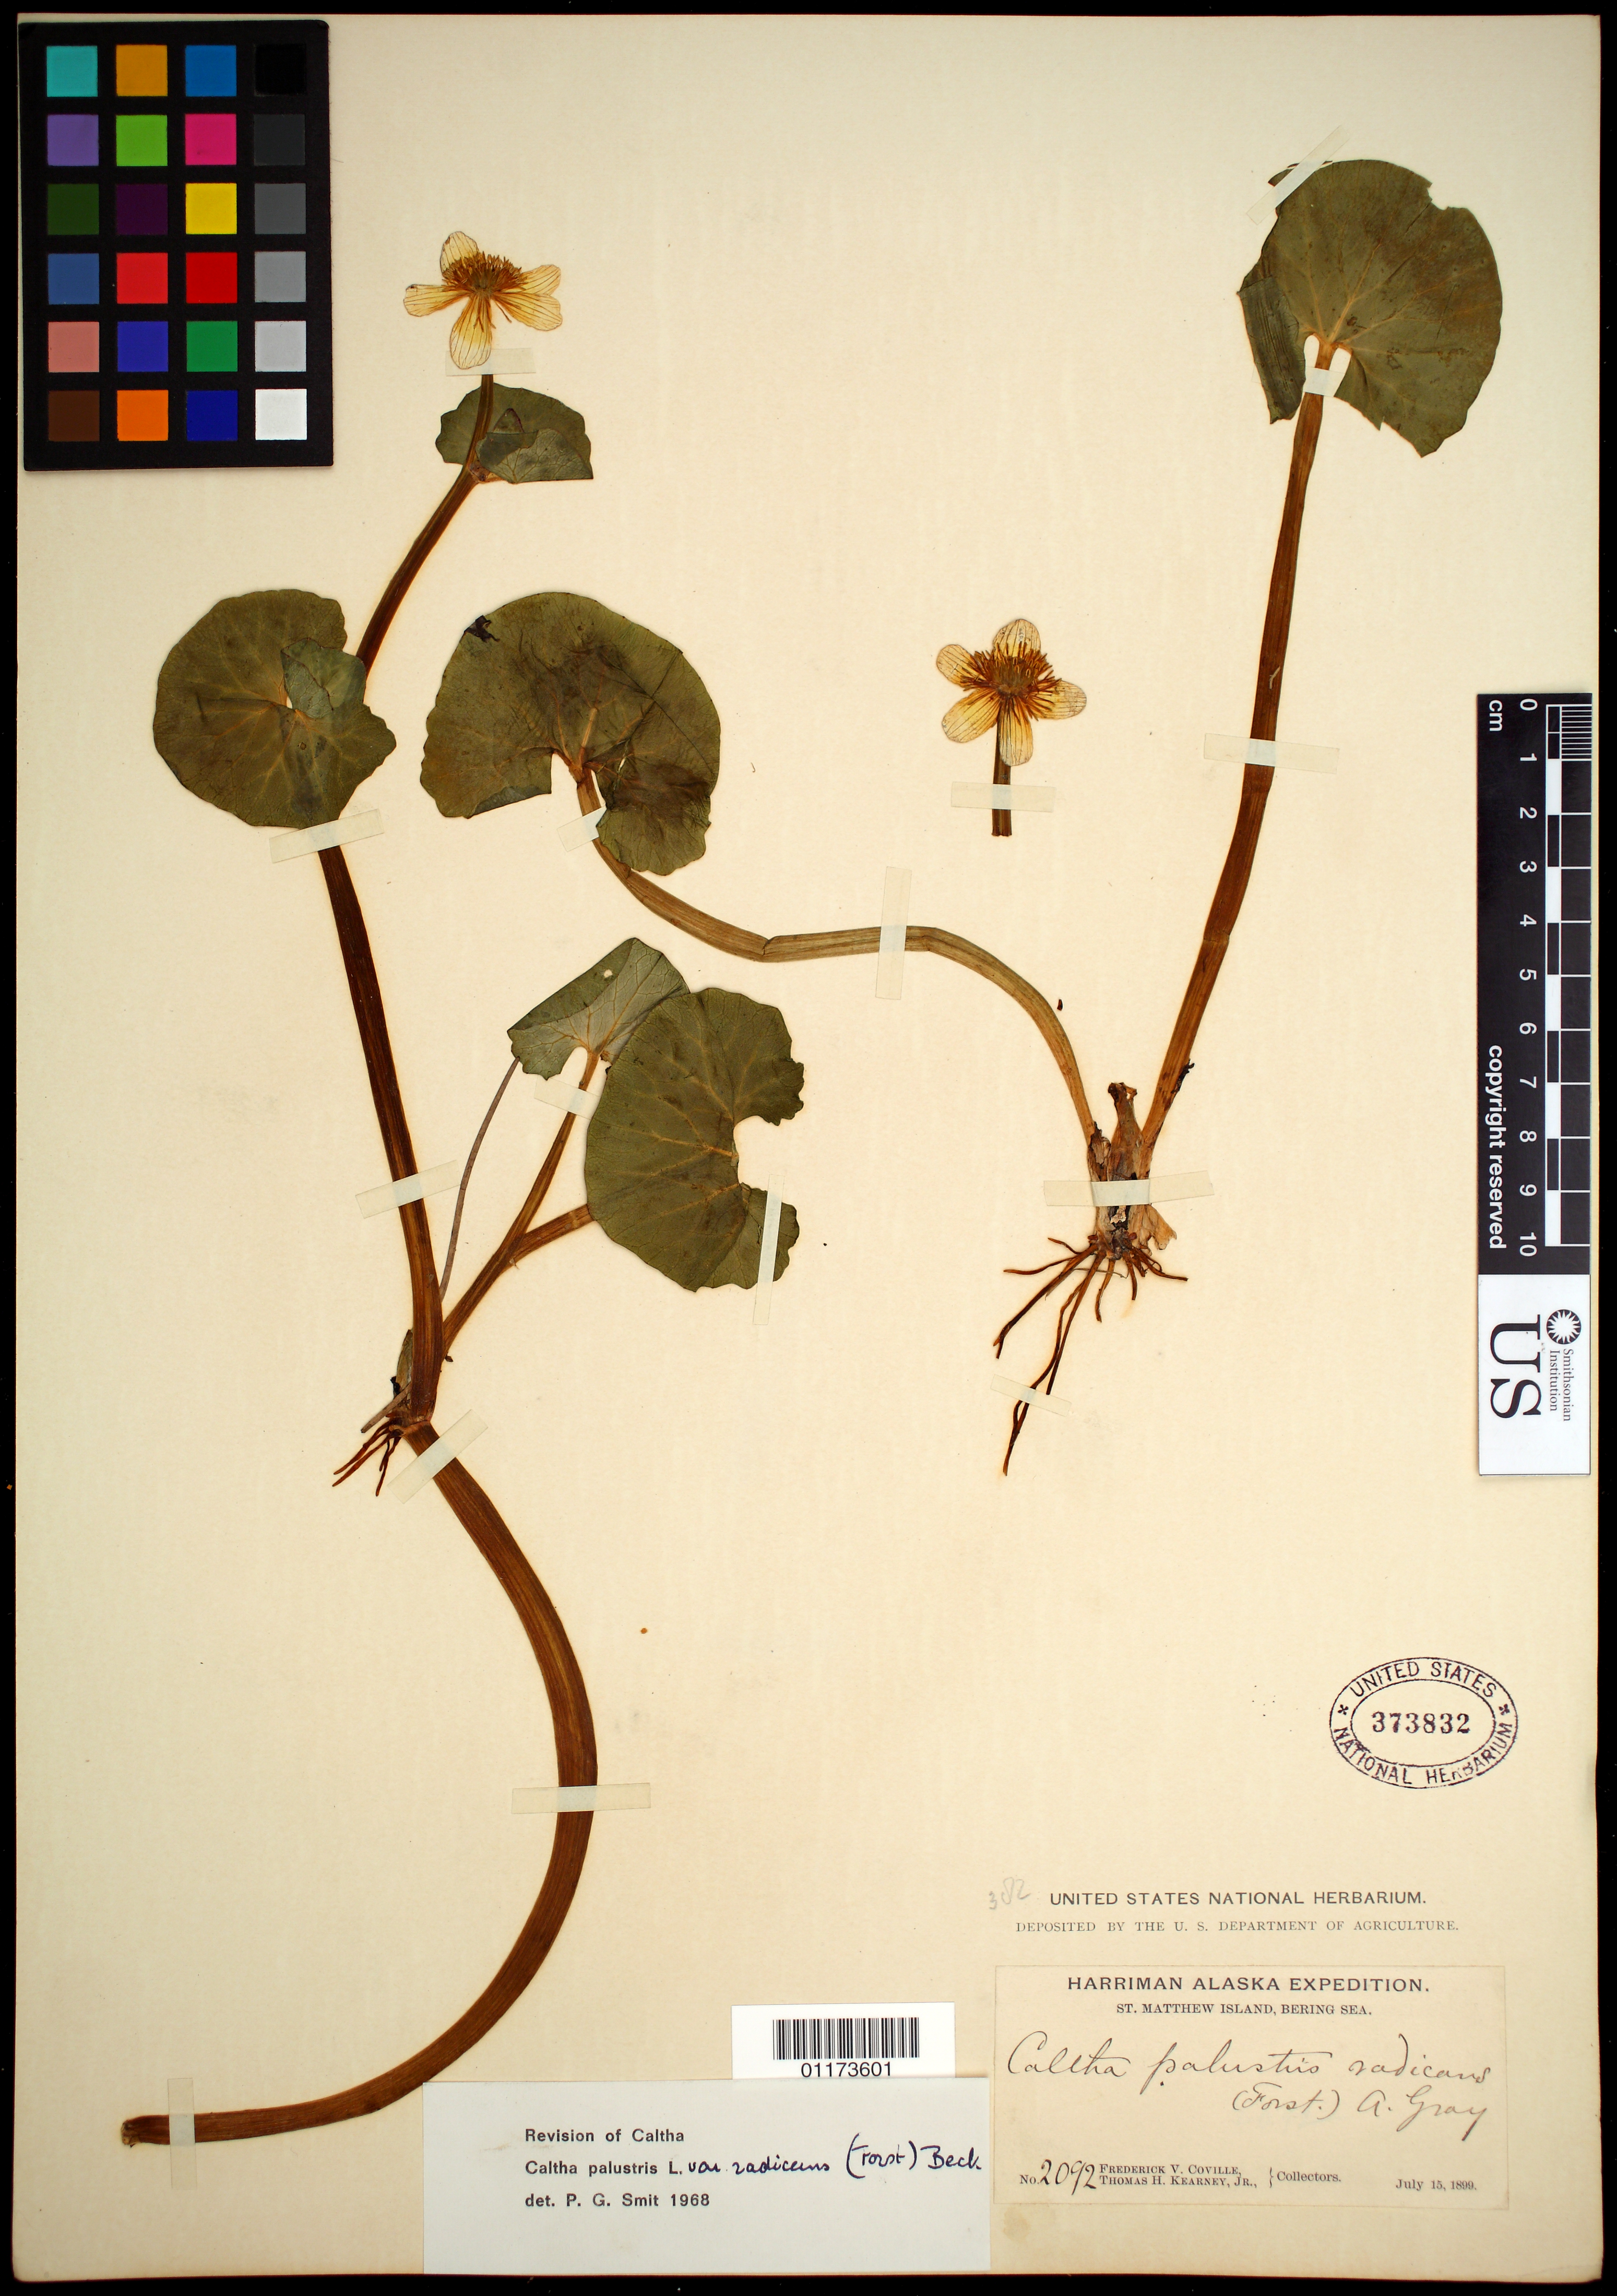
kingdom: Plantae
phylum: Tracheophyta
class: Magnoliopsida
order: Ranunculales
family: Ranunculaceae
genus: Caltha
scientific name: Caltha palustris var. radicans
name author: (T.F. Forst) Beck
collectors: F. V. Coville & T. H. Kearney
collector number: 2092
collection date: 1899-07-15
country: United States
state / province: Alaska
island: St. Matthew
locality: St Matthew Island, Bering Sea.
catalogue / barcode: US 373832